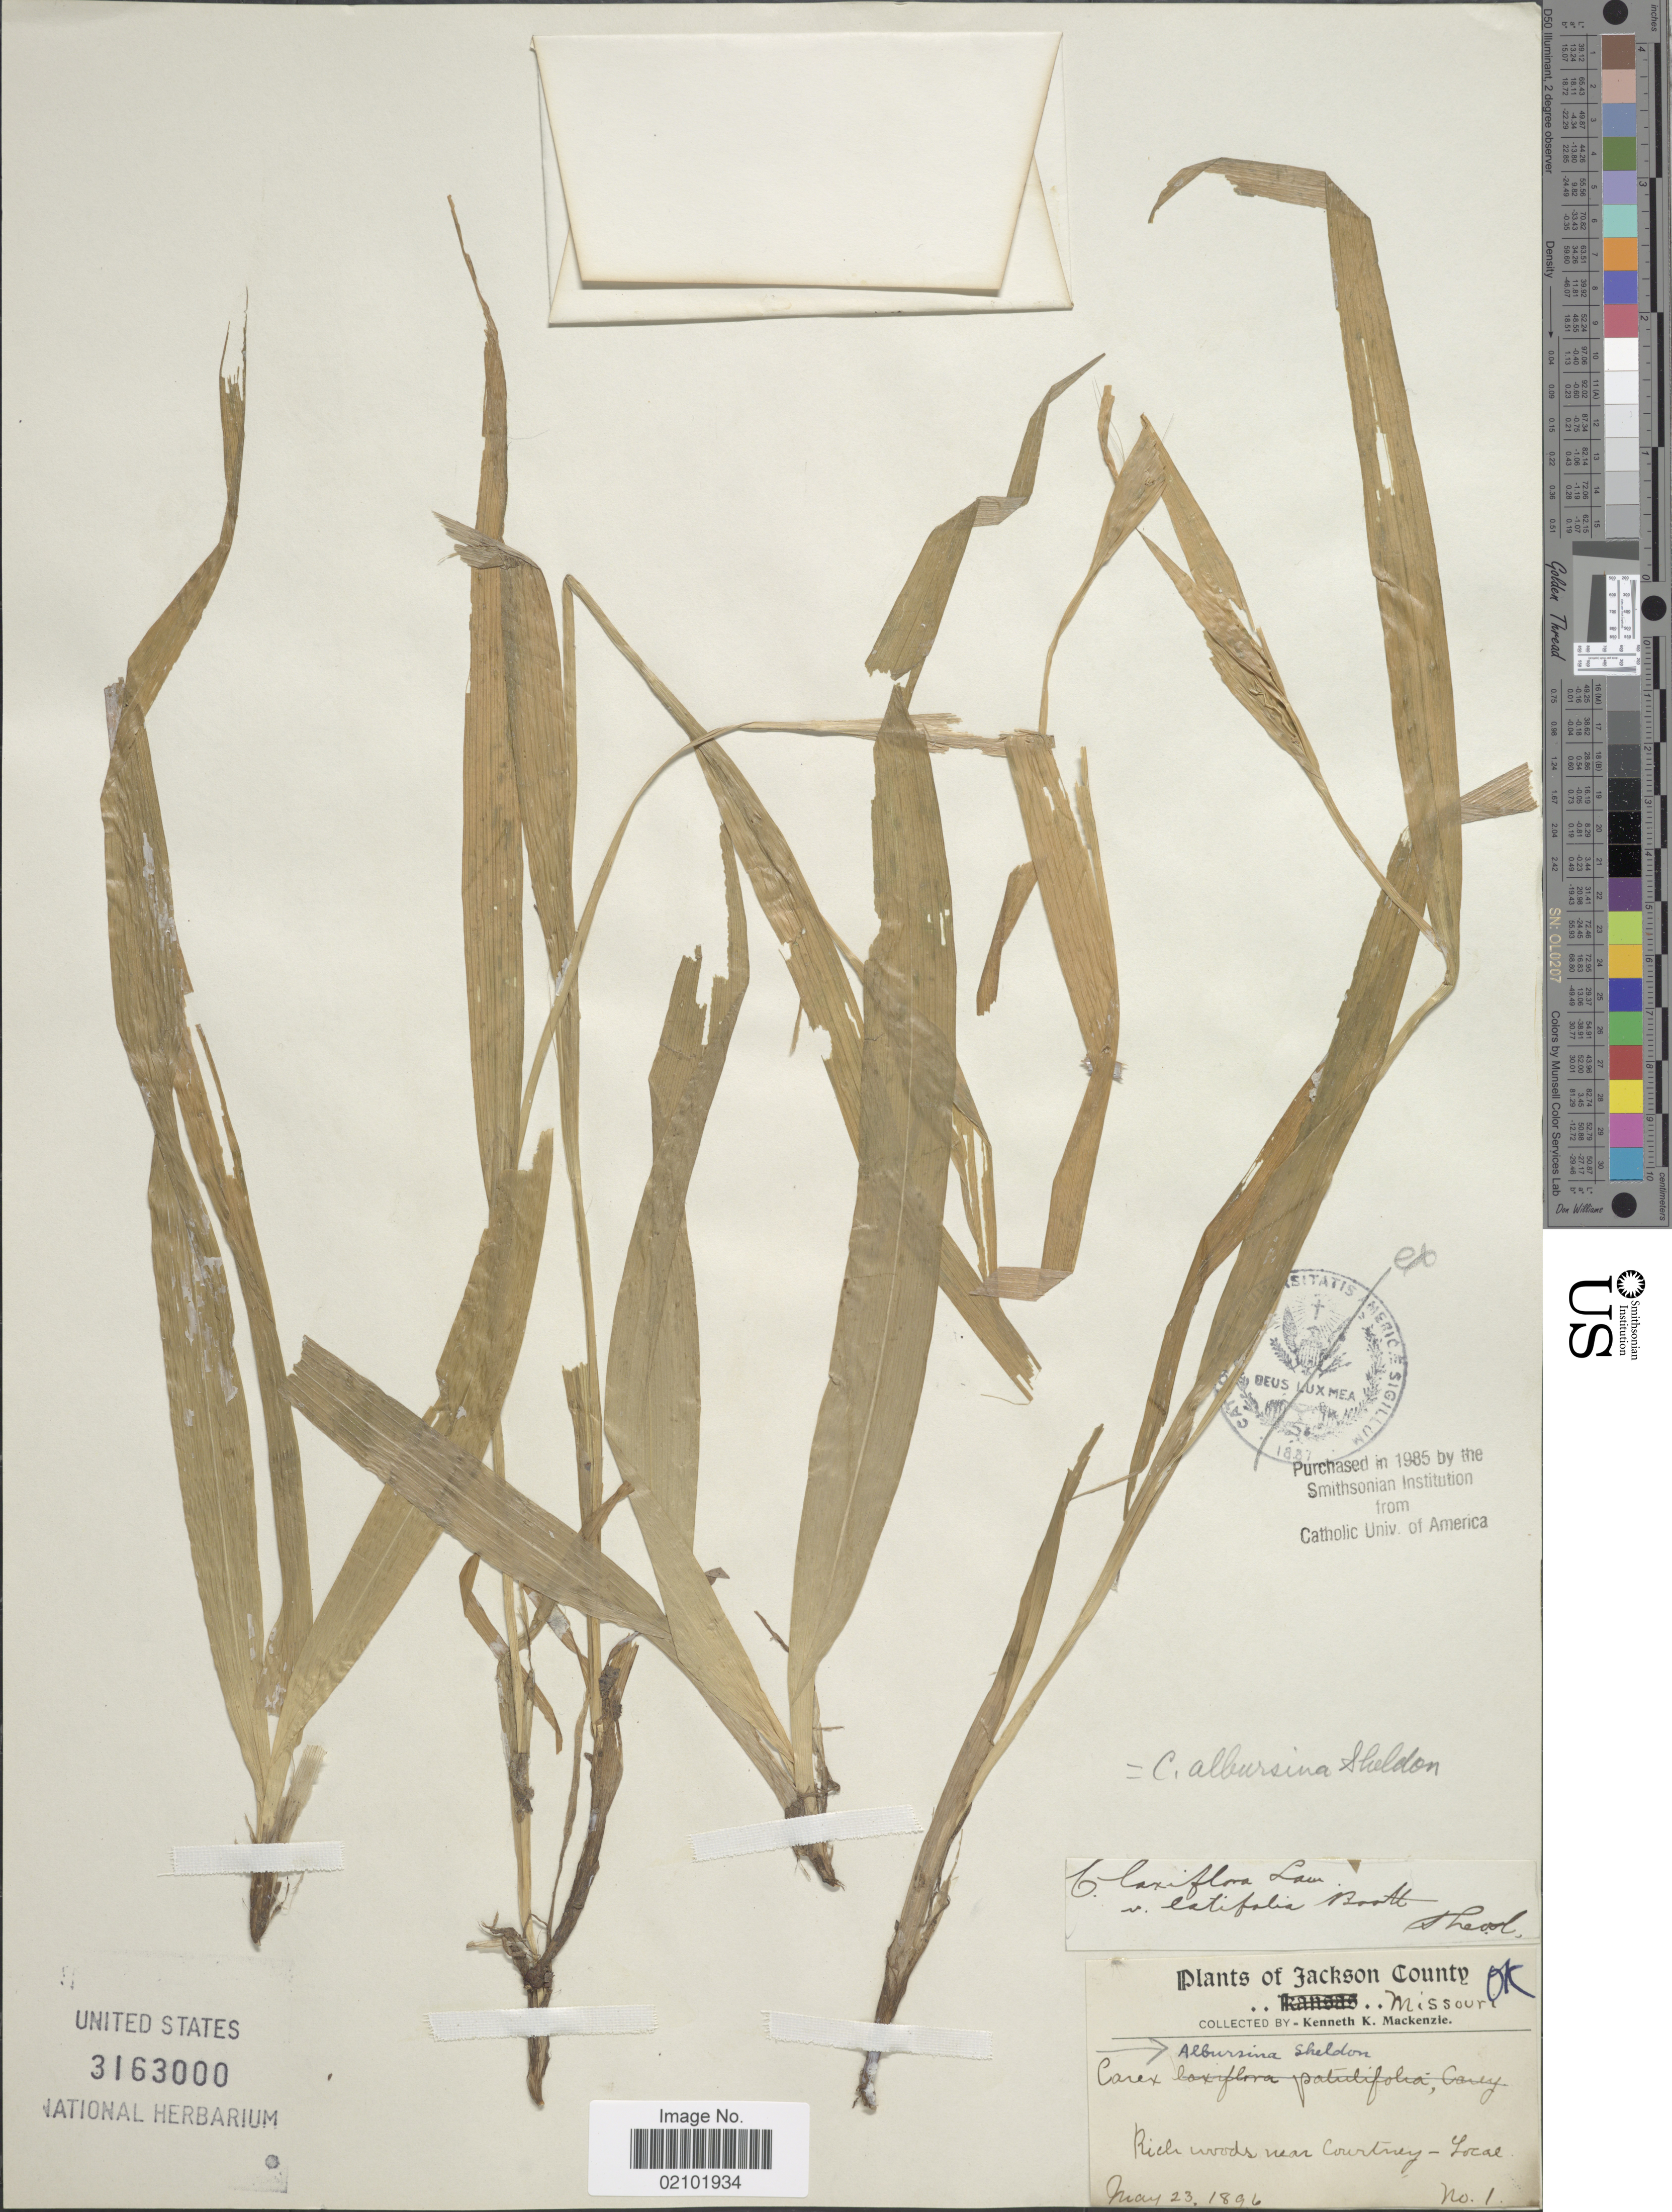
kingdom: Plantae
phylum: Tracheophyta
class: Liliopsida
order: Poales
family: Cyperaceae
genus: Carex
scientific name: Carex albursina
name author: E. Sheld.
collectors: K. K. Mackenzie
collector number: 1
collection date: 1896-05-23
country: United States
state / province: Missouri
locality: Jackson County. near Courtney - Local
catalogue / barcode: US 3163000